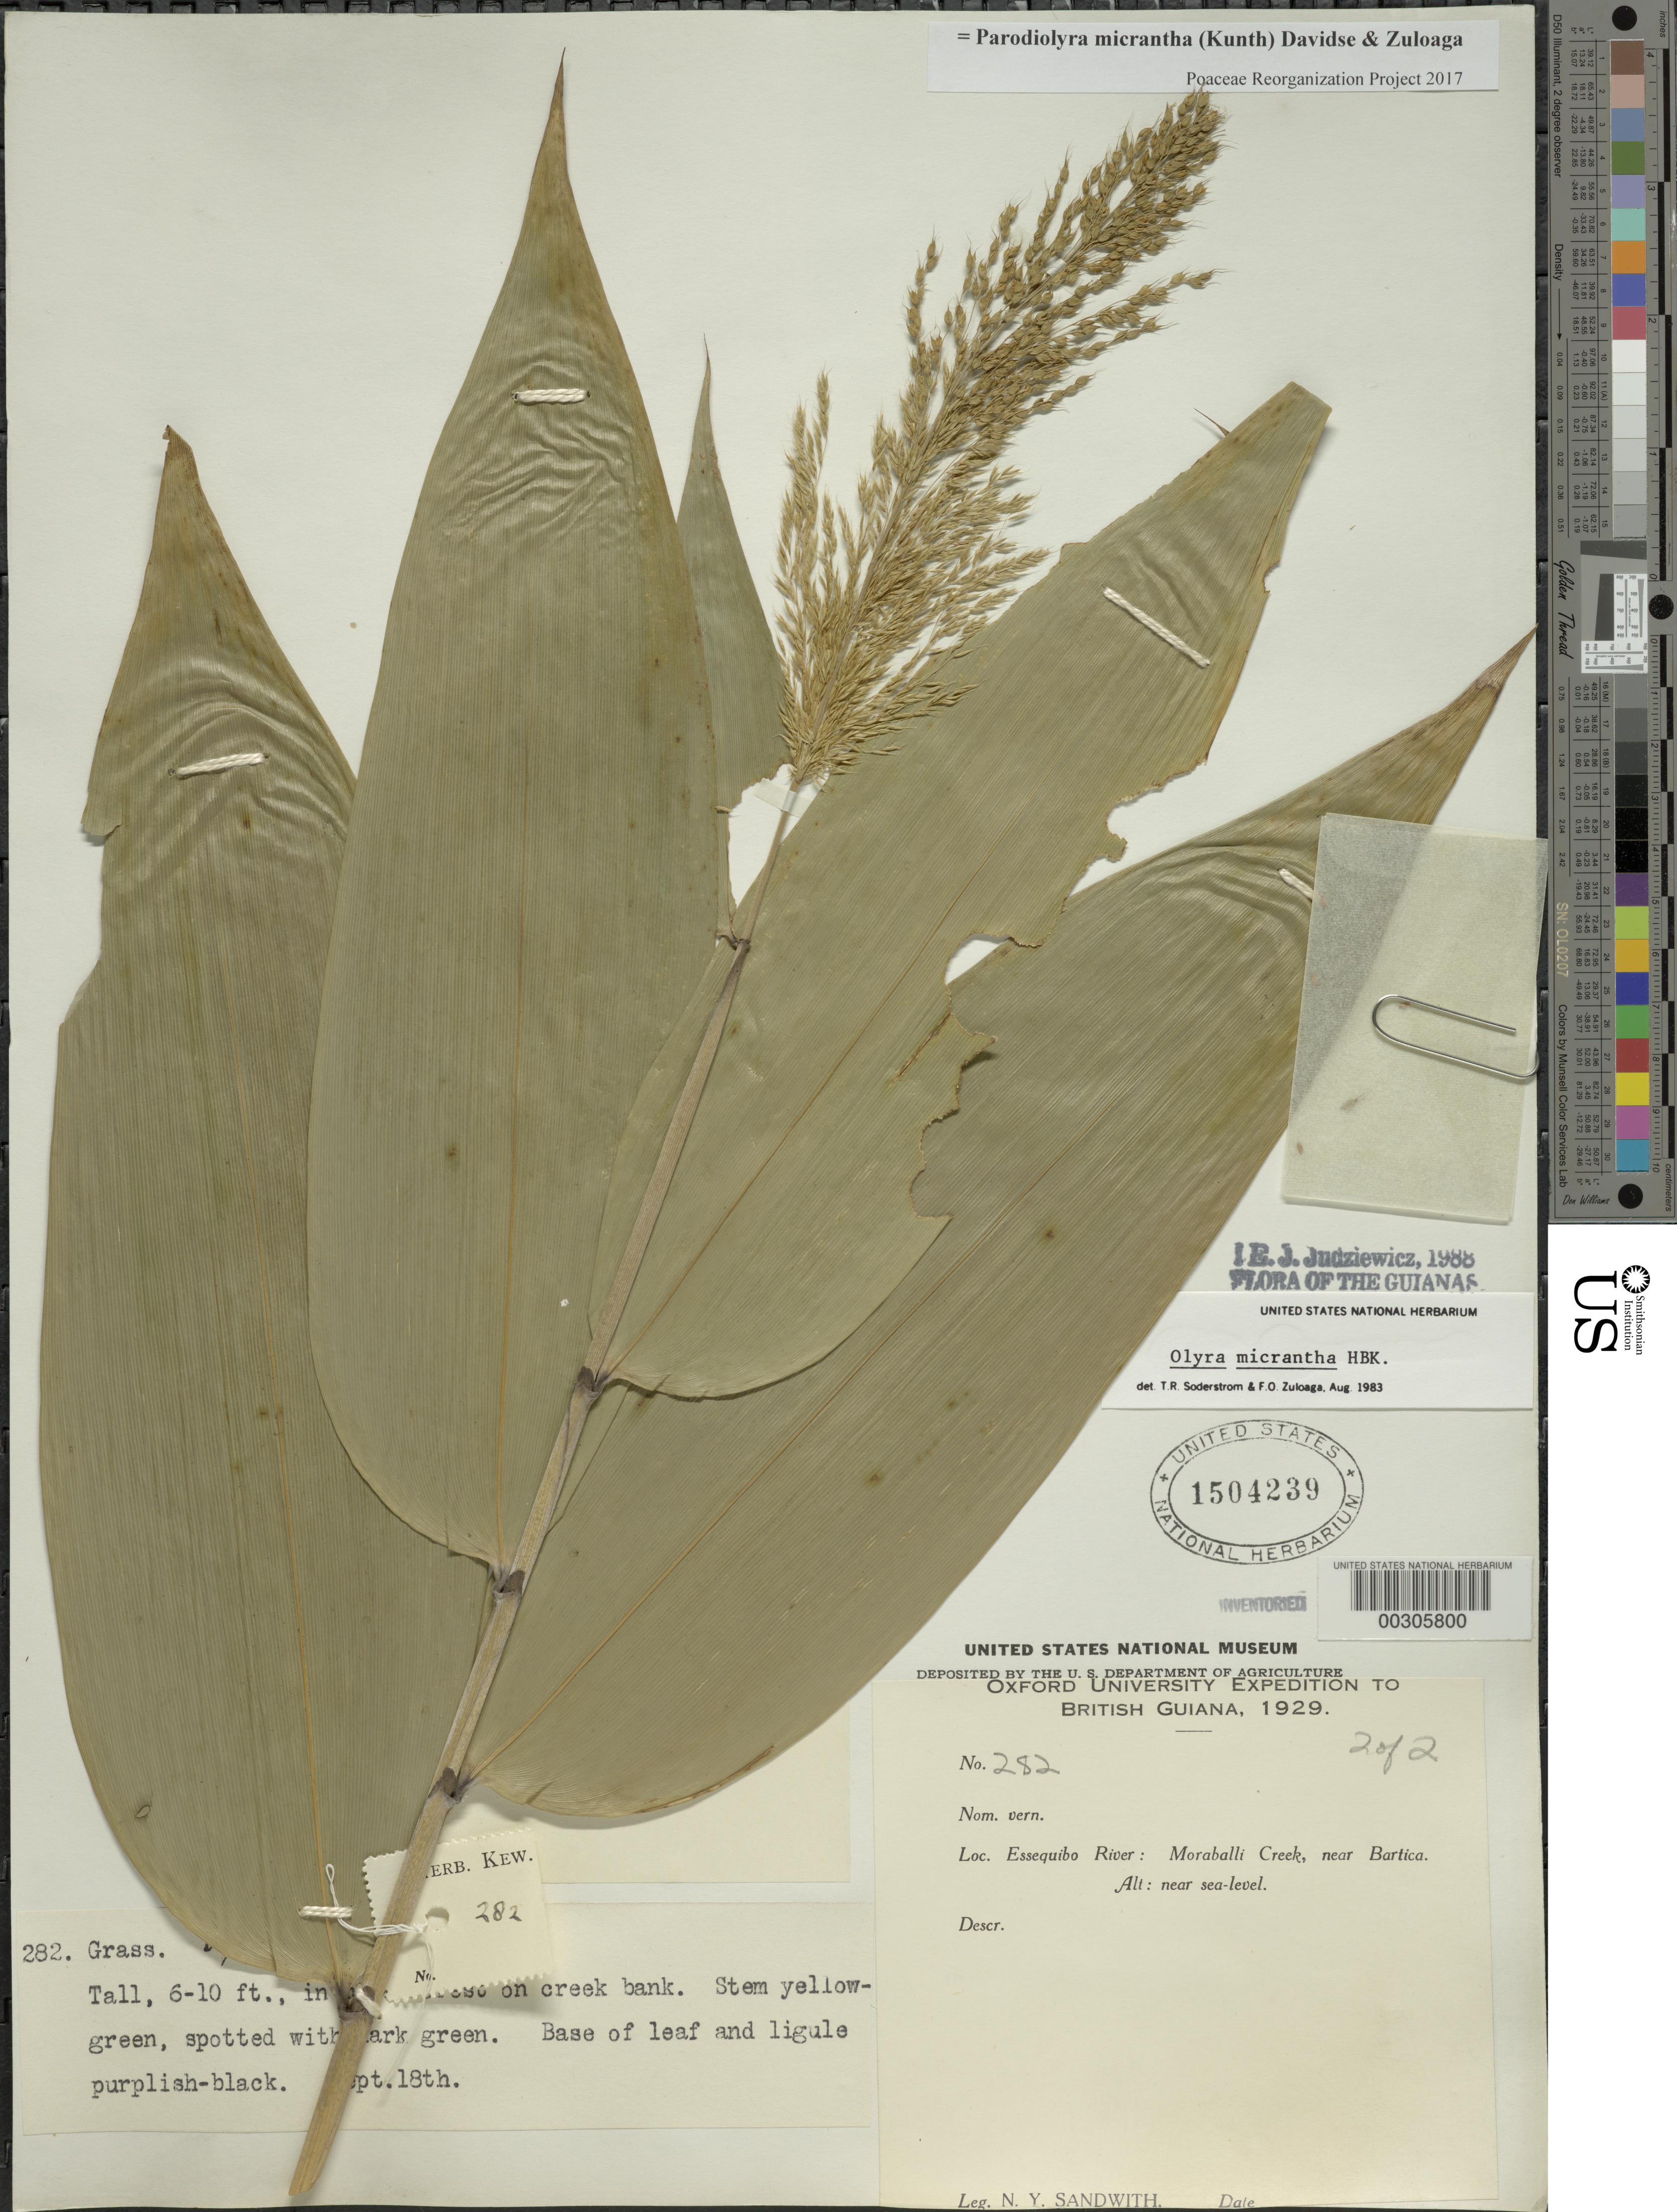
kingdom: Plantae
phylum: Tracheophyta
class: Liliopsida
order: Poales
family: Poaceae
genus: Parodiolyra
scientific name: Parodiolyra micrantha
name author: (Kunth) Davidse & Zuloaga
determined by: Poaceae Reorganization Project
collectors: N. Y. Sandwith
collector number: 282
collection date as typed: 18 Sep 1929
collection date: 1929-09-18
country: Guyana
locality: Bartica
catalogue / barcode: US 1504239